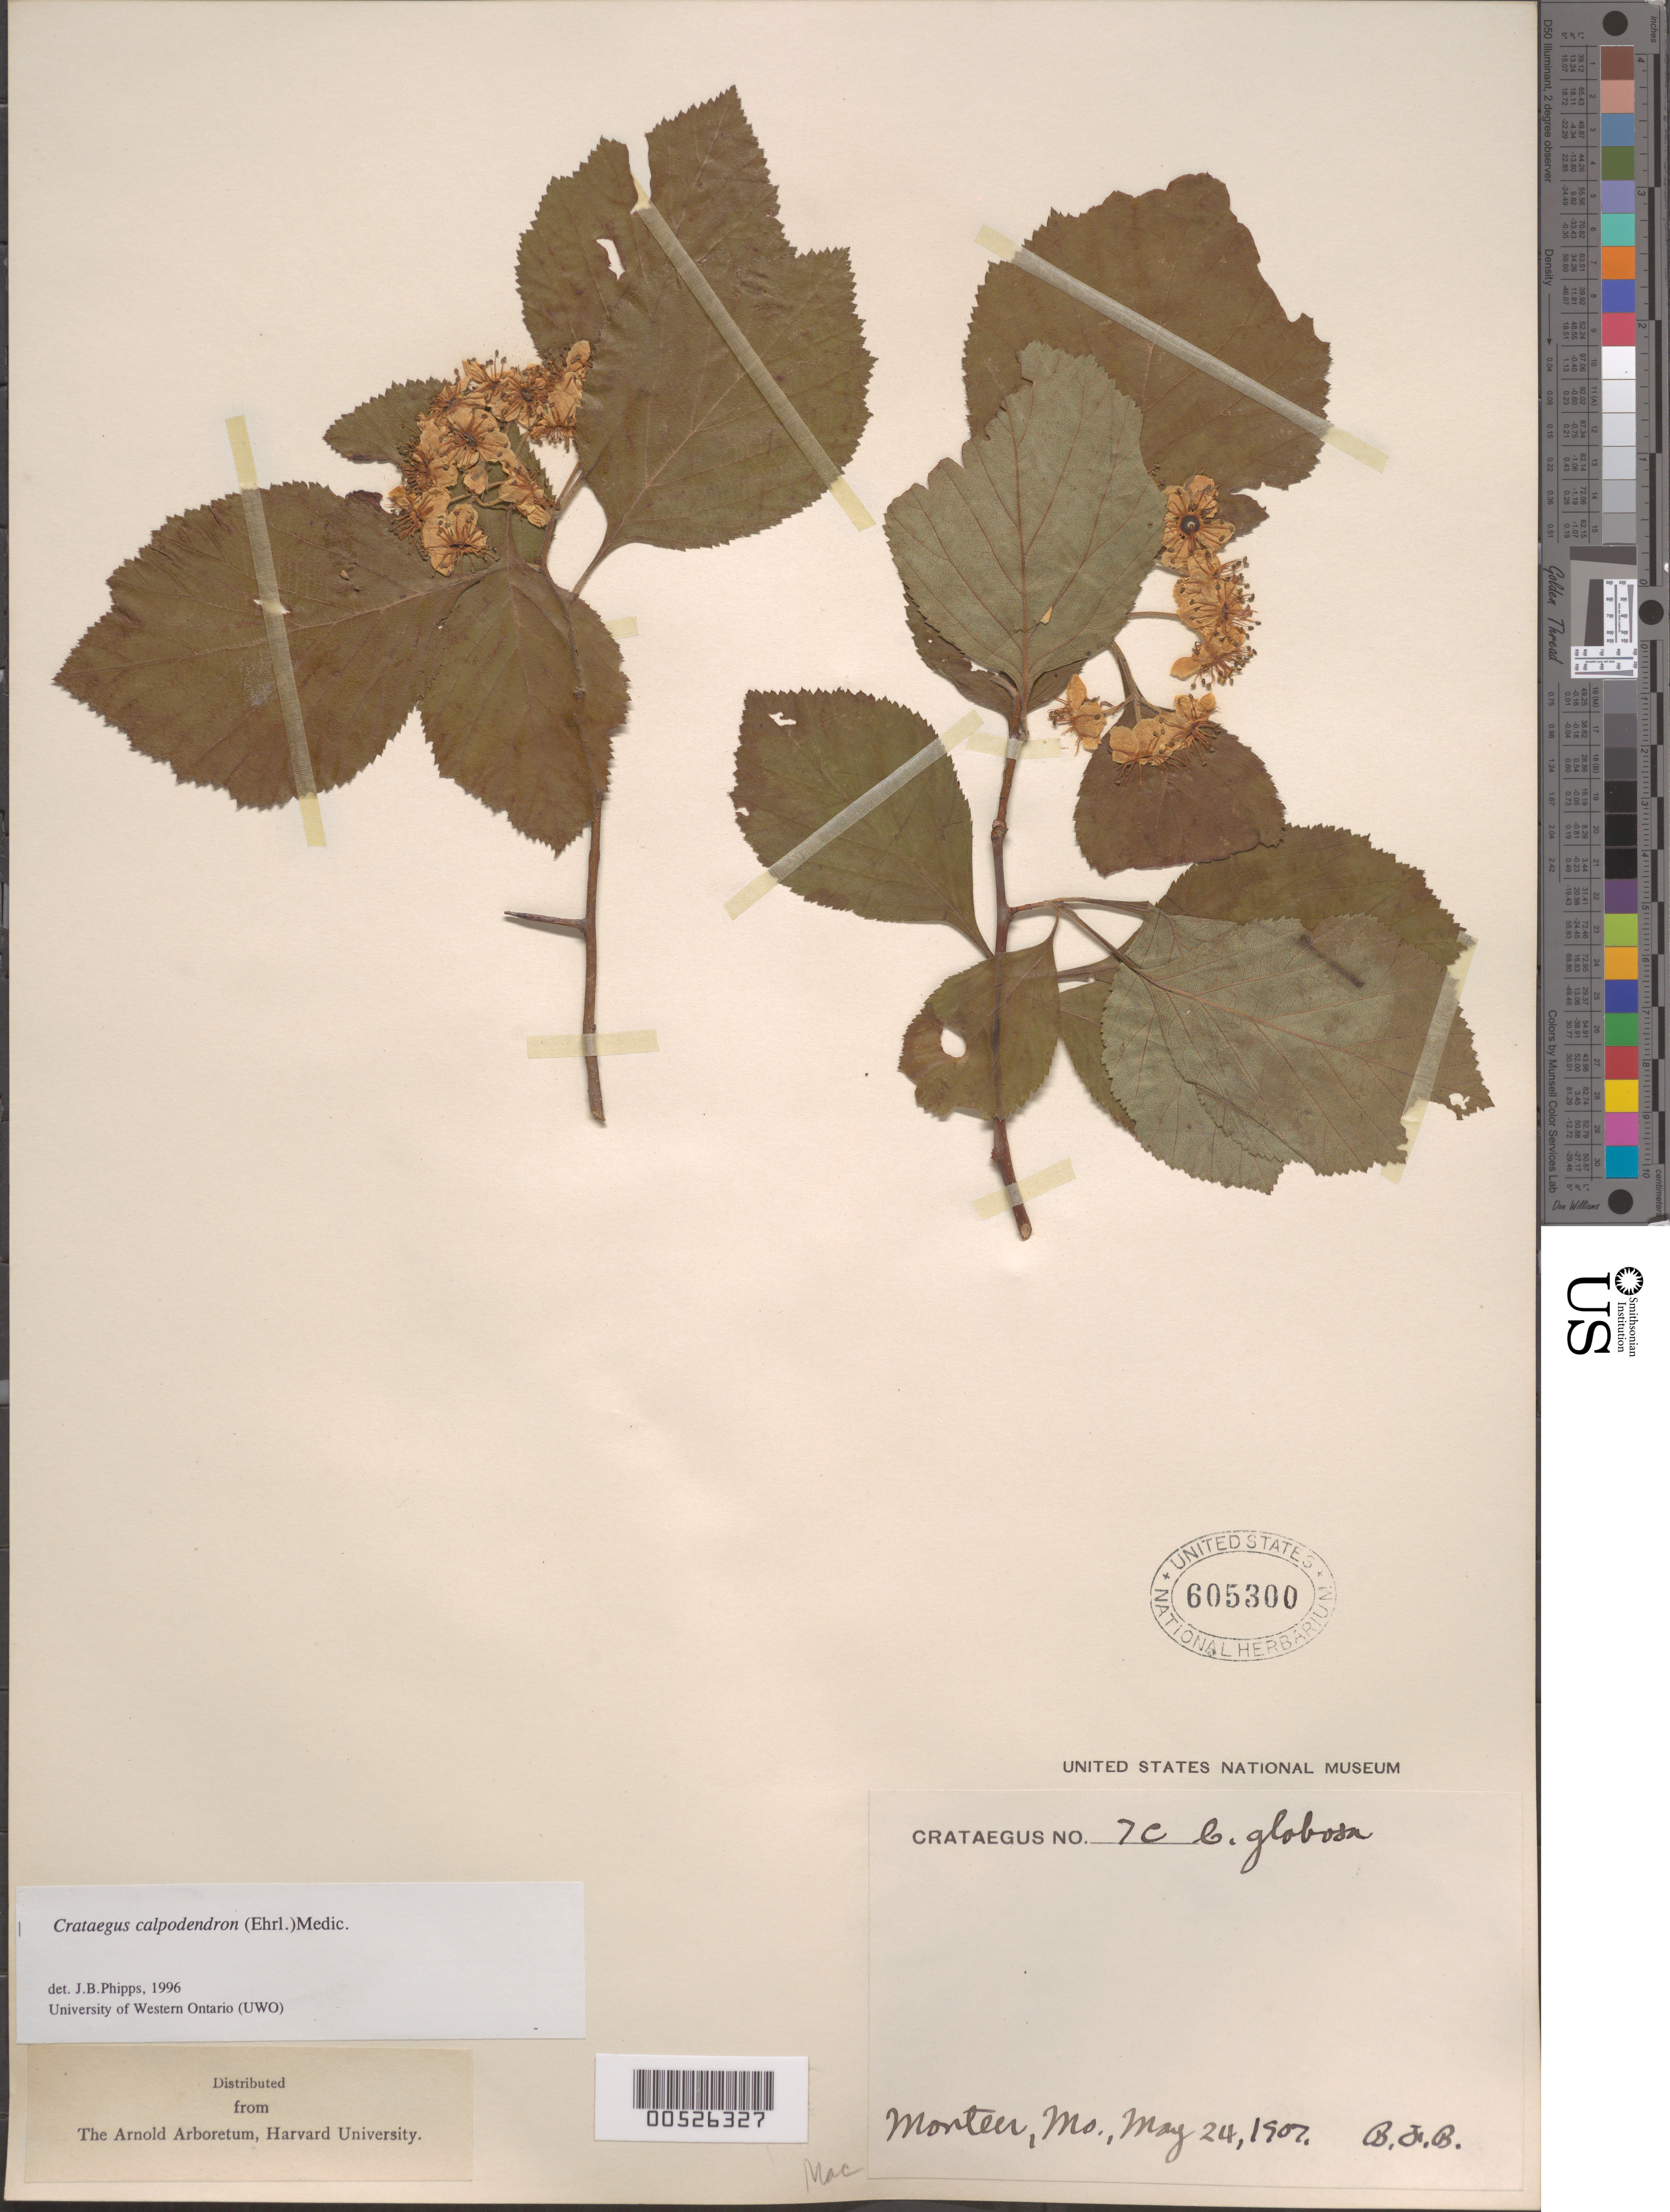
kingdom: Plantae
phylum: Tracheophyta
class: Magnoliopsida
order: Rosales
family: Rosaceae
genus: Crataegus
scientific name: Crataegus calpodendron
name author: (Ehrh.) Medik.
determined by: Phipps, James B., (UWO), University of Western Ontario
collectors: B. F. Bush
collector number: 7C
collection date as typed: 24 May 1907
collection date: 1907-05-24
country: United States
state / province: Missouri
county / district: Shannon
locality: Monteer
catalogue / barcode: US 605300